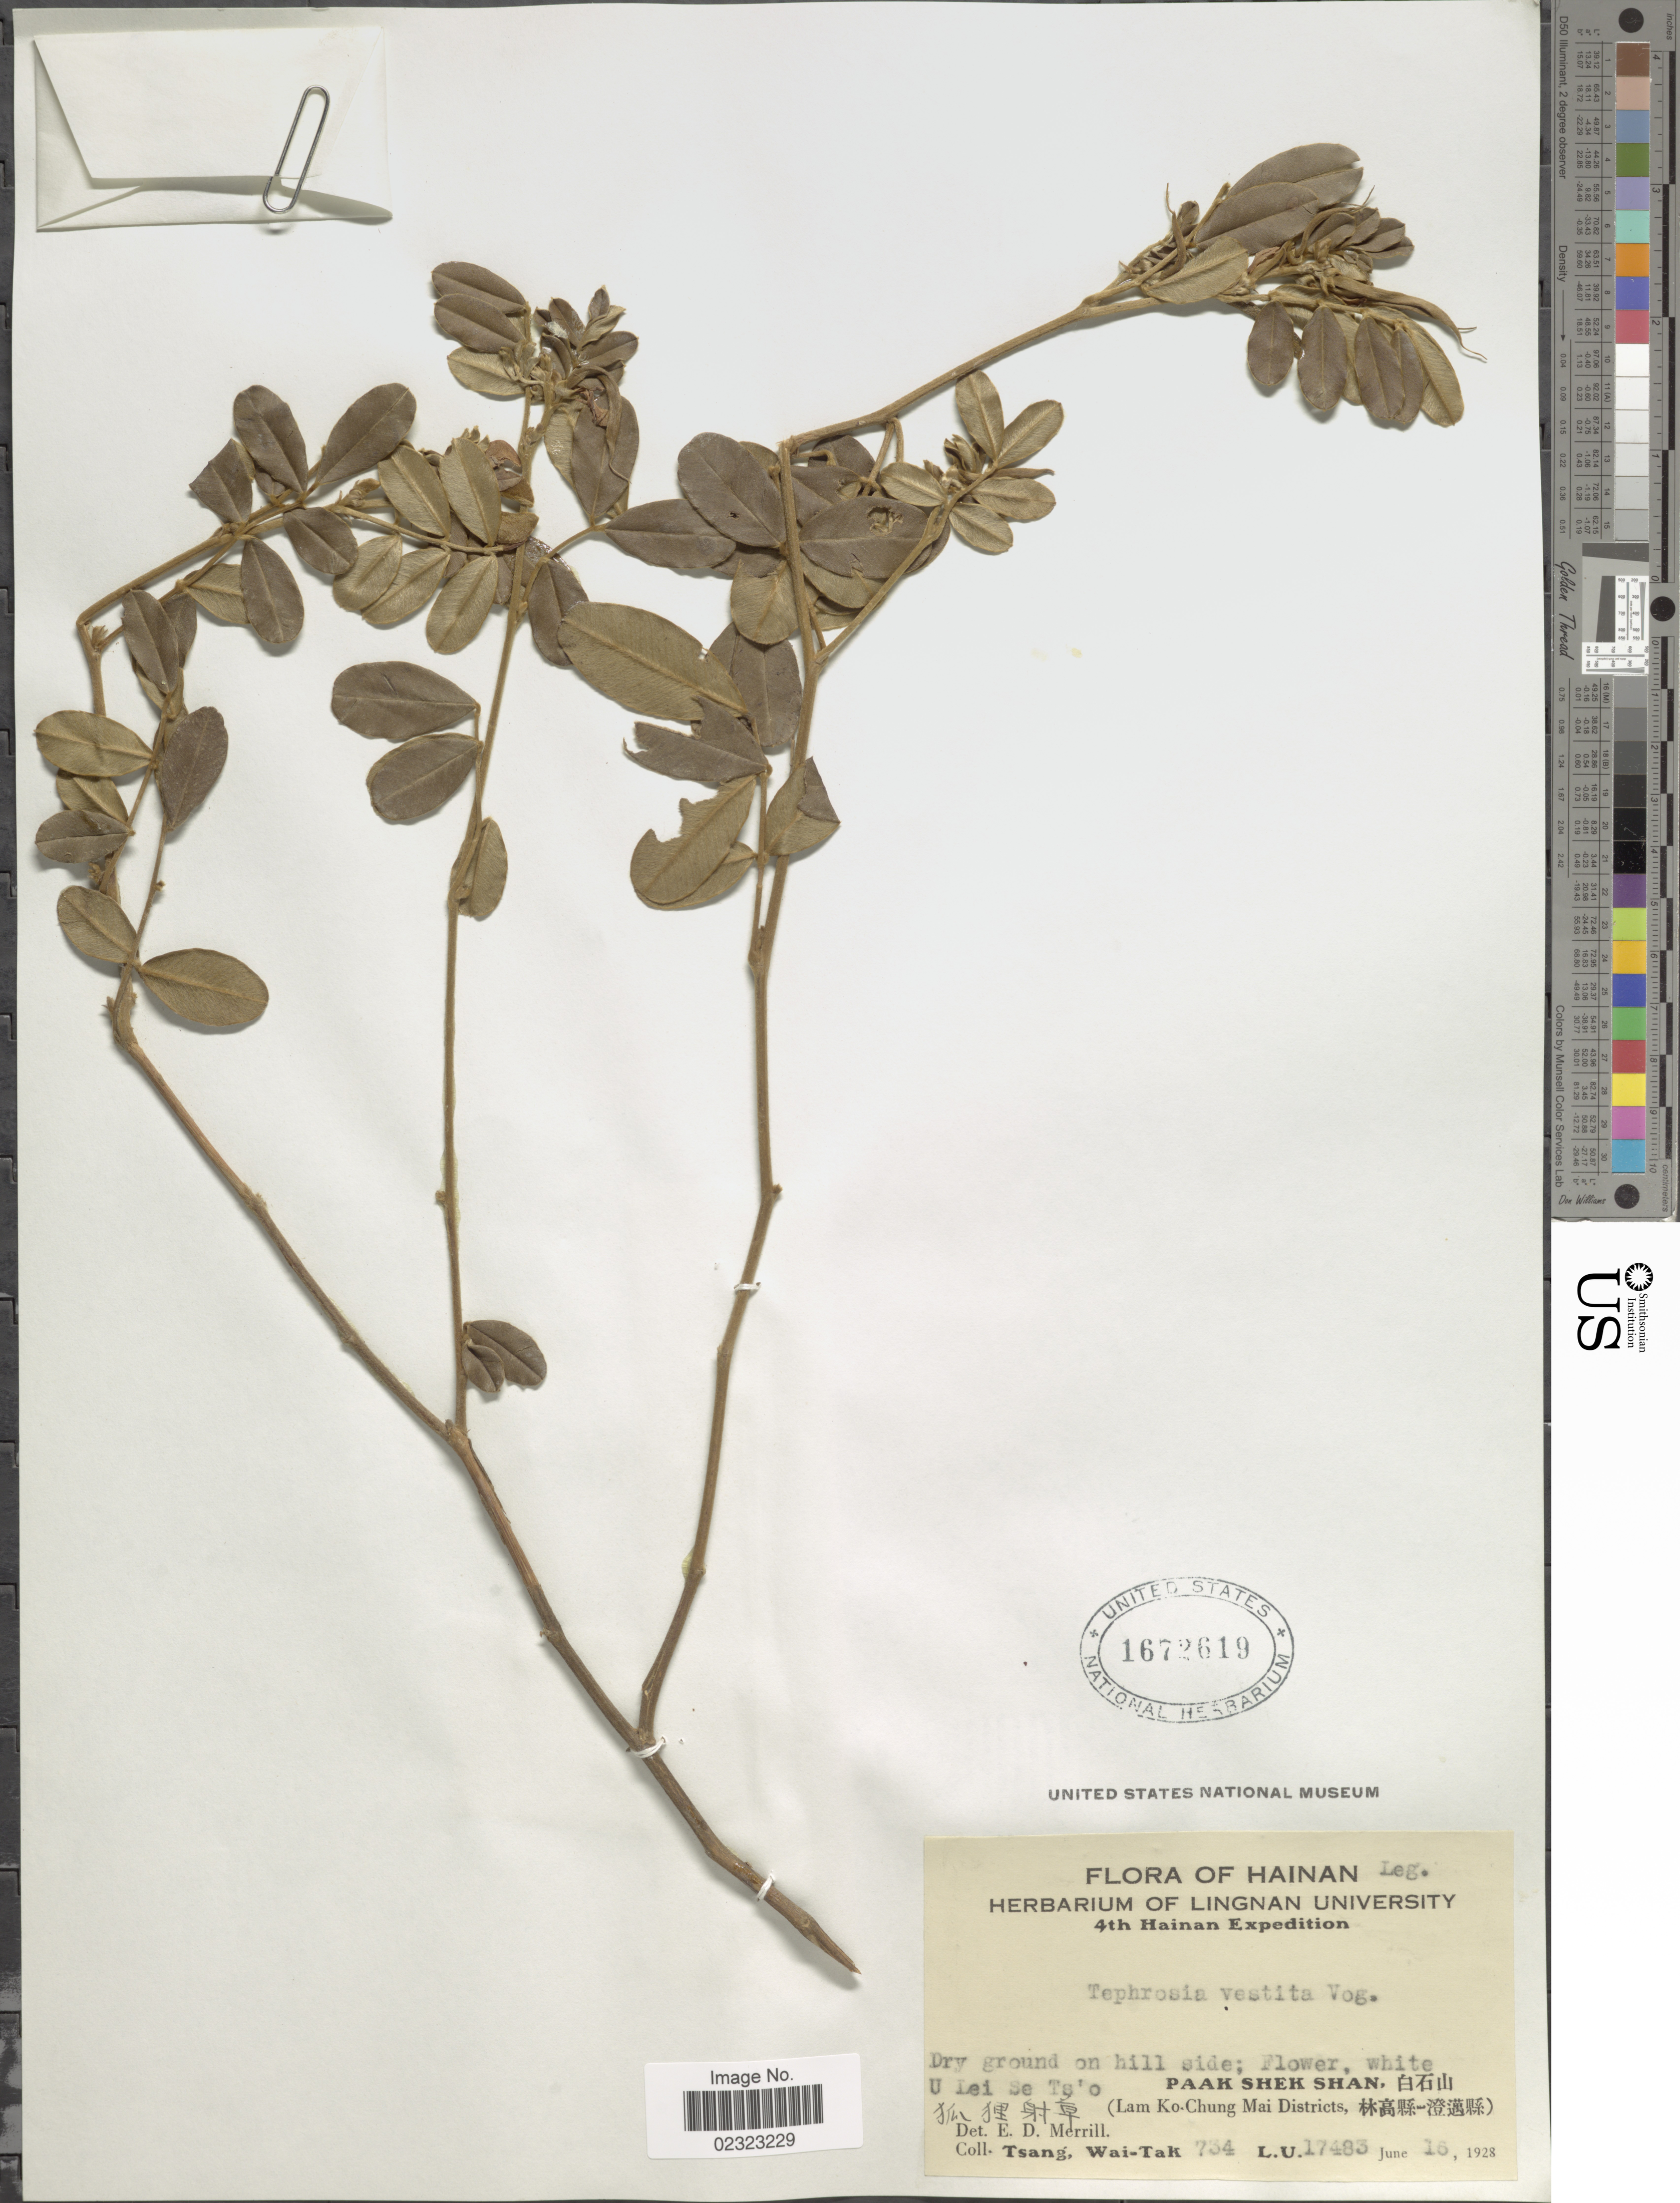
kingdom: Plantae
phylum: Tracheophyta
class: Magnoliopsida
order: Fabales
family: Fabaceae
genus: Tephrosia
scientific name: Tephrosia vestita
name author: Vogel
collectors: W. T. Tsang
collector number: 734 L.U. 17483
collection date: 1928-06-16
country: China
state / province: Hainan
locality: Dry ground on hill side, U Lei Se Ts'o, Paal Shek Shan (Lam Ko-Chung Mai Districts).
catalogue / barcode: US 1672619